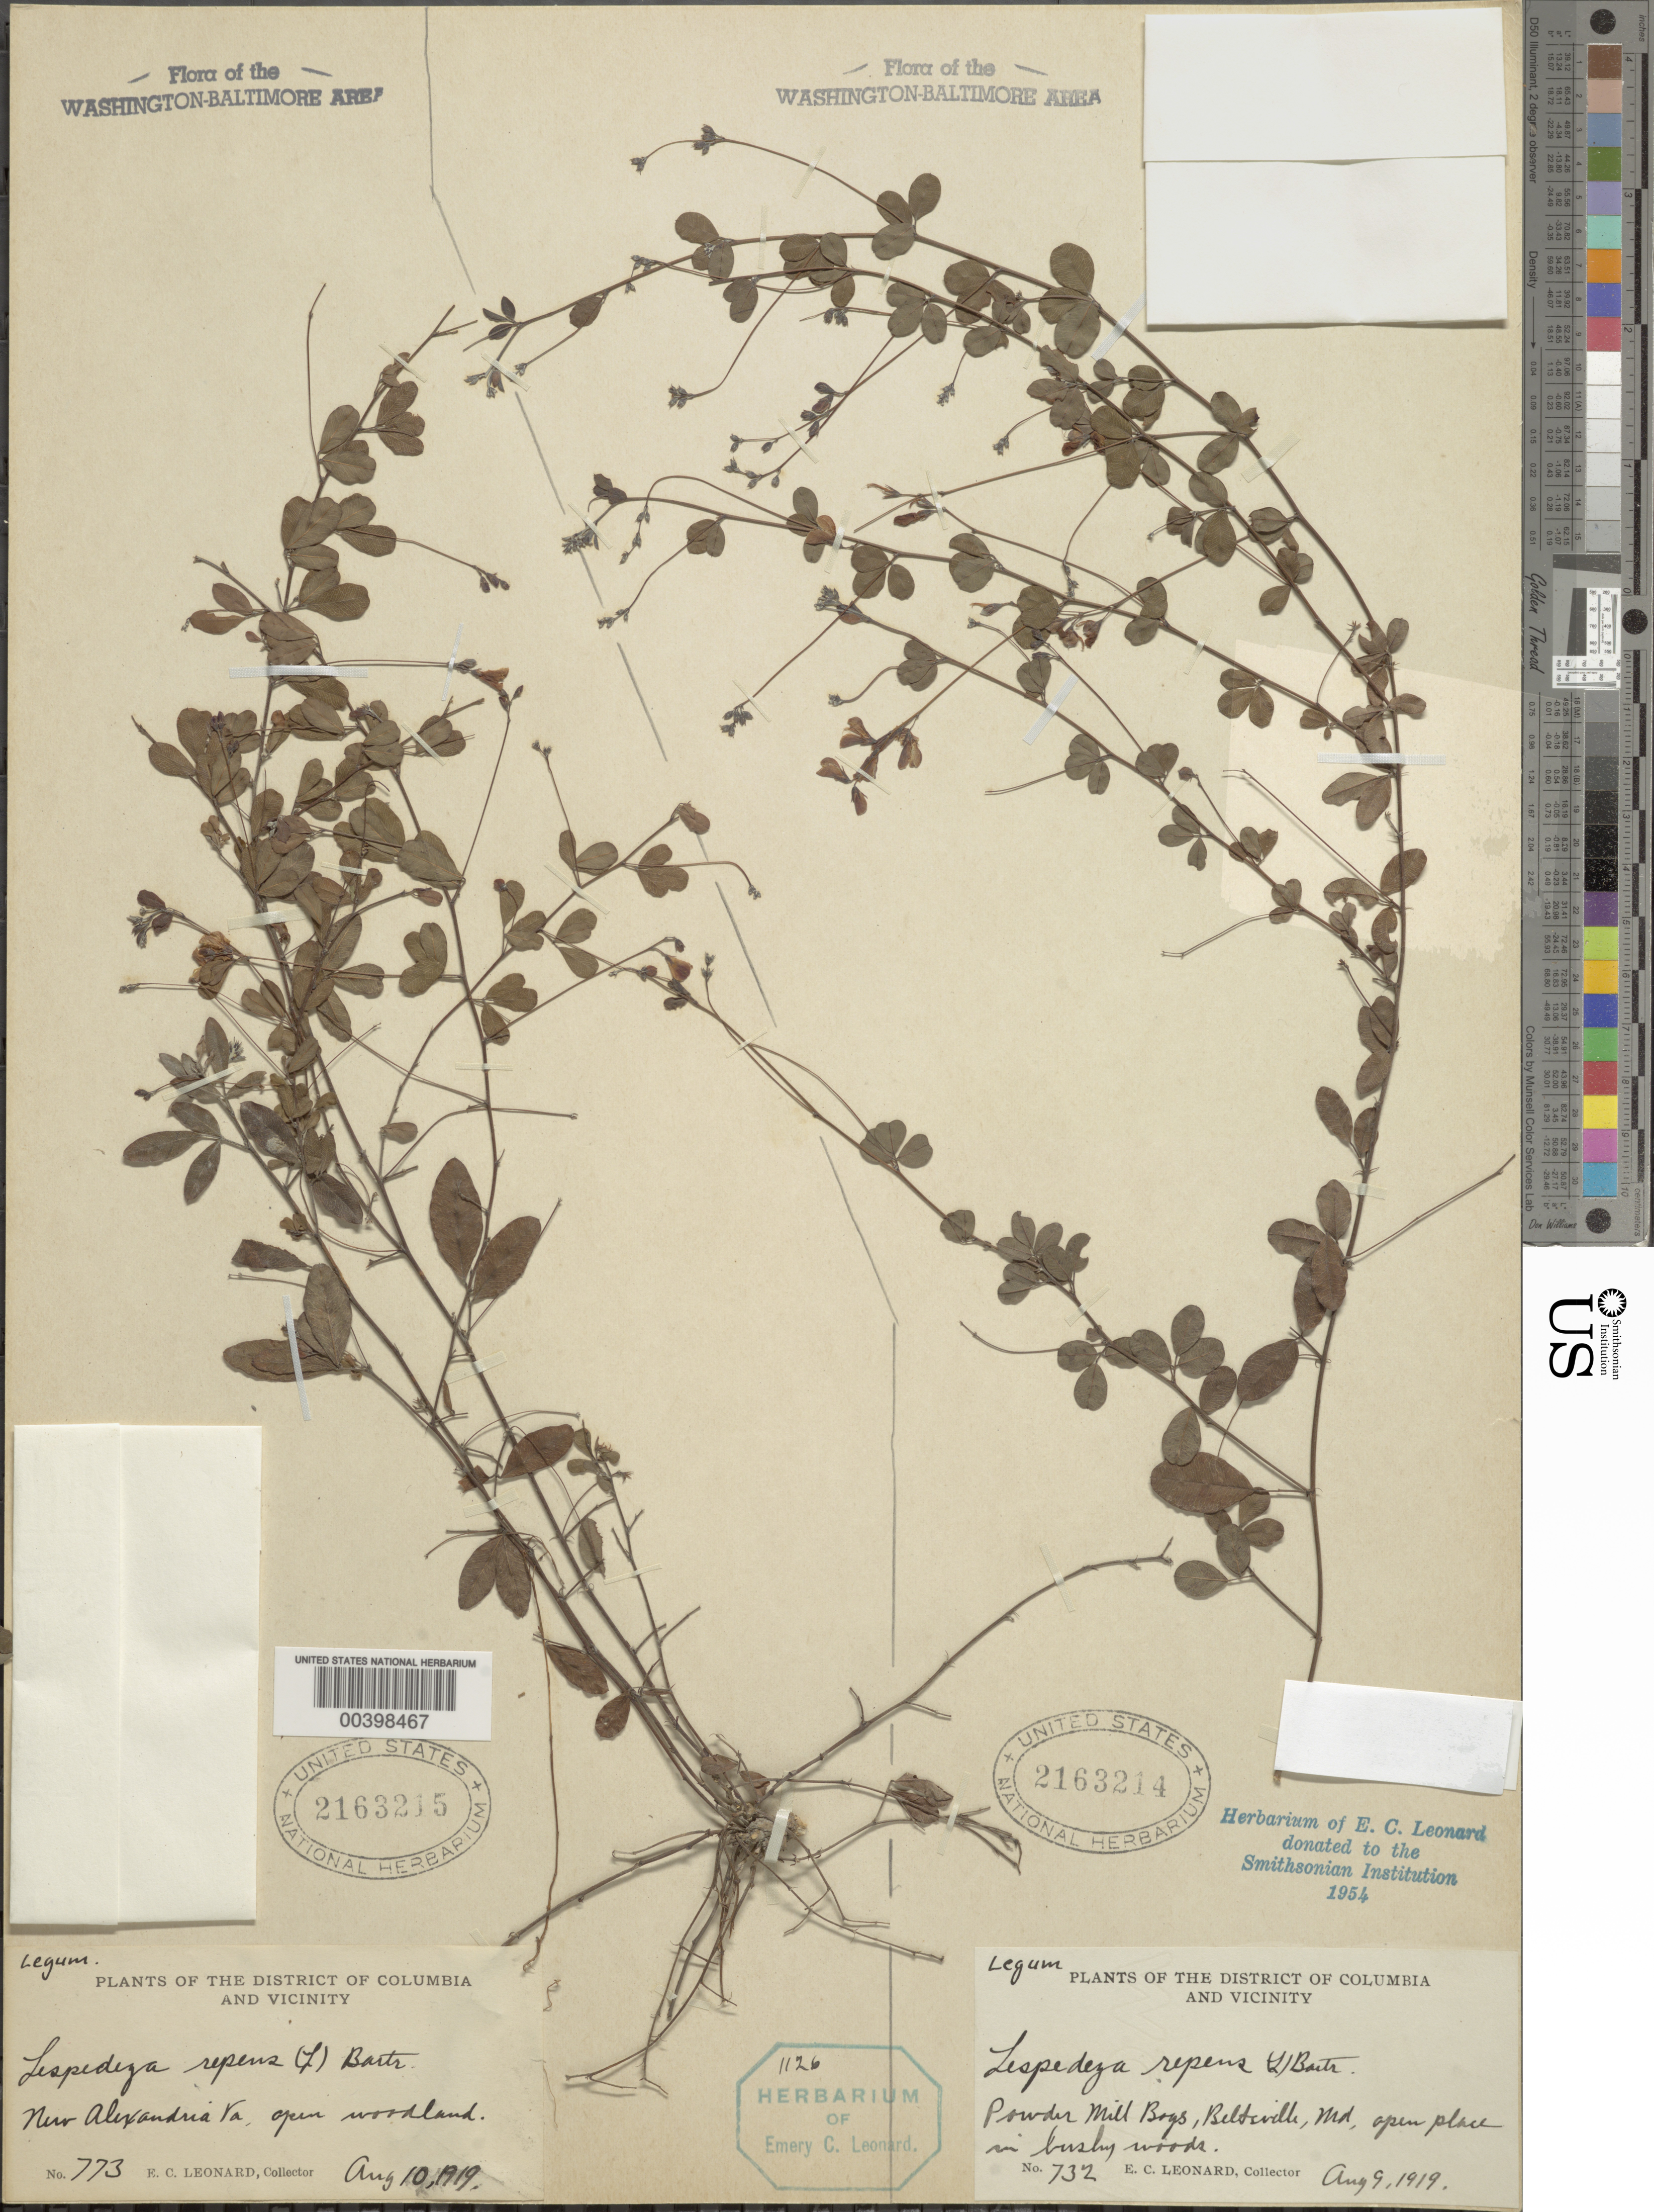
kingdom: Plantae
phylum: Tracheophyta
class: Magnoliopsida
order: Fabales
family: Fabaceae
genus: Lespedeza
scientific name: Lespedeza repens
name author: (L.) W.P.C. Barton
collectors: E. C. Leonard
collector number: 773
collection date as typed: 10 Aug 1919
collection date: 1919-08-10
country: United States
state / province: Virginia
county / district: Fairfax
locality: New Alexandria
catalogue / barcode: US 2163215